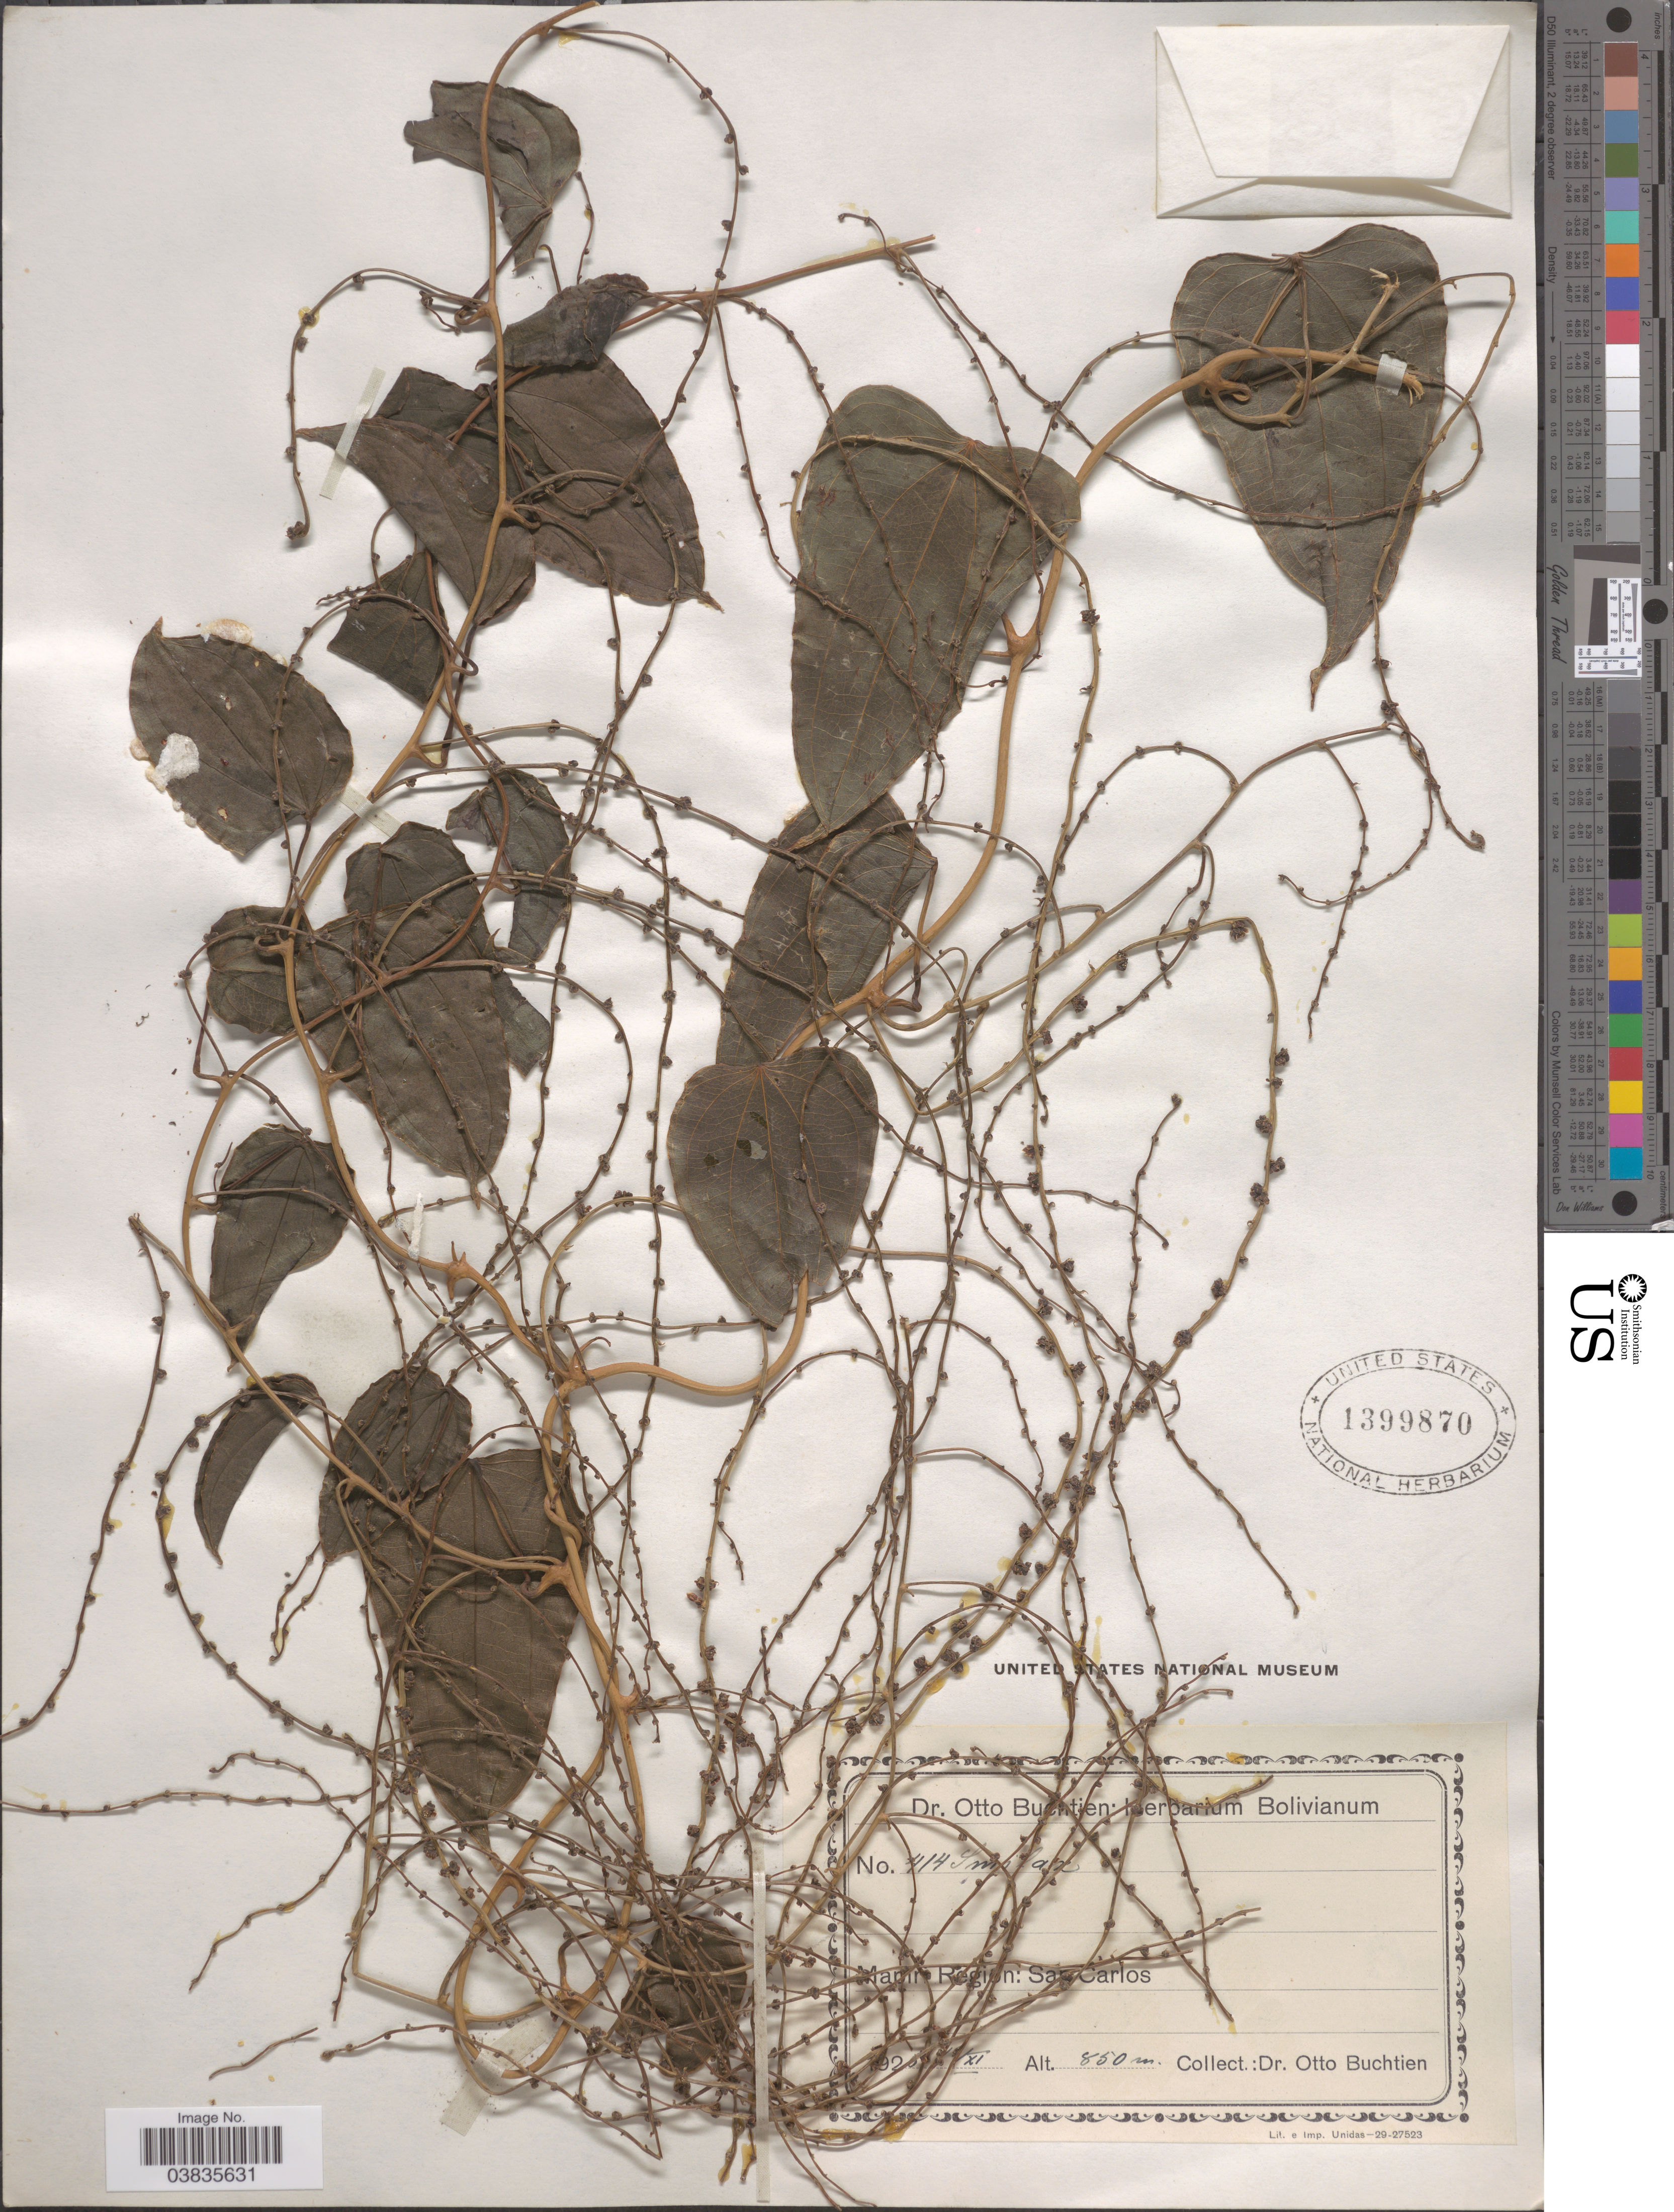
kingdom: Plantae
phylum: Tracheophyta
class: Liliopsida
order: Dioscoreales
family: Dioscoreaceae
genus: Dioscorea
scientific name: Dioscorea sp.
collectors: O. Buchtien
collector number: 414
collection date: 1920-11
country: Bolivia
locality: Mapiri Region: San Carlos.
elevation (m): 850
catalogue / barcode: US 1399870